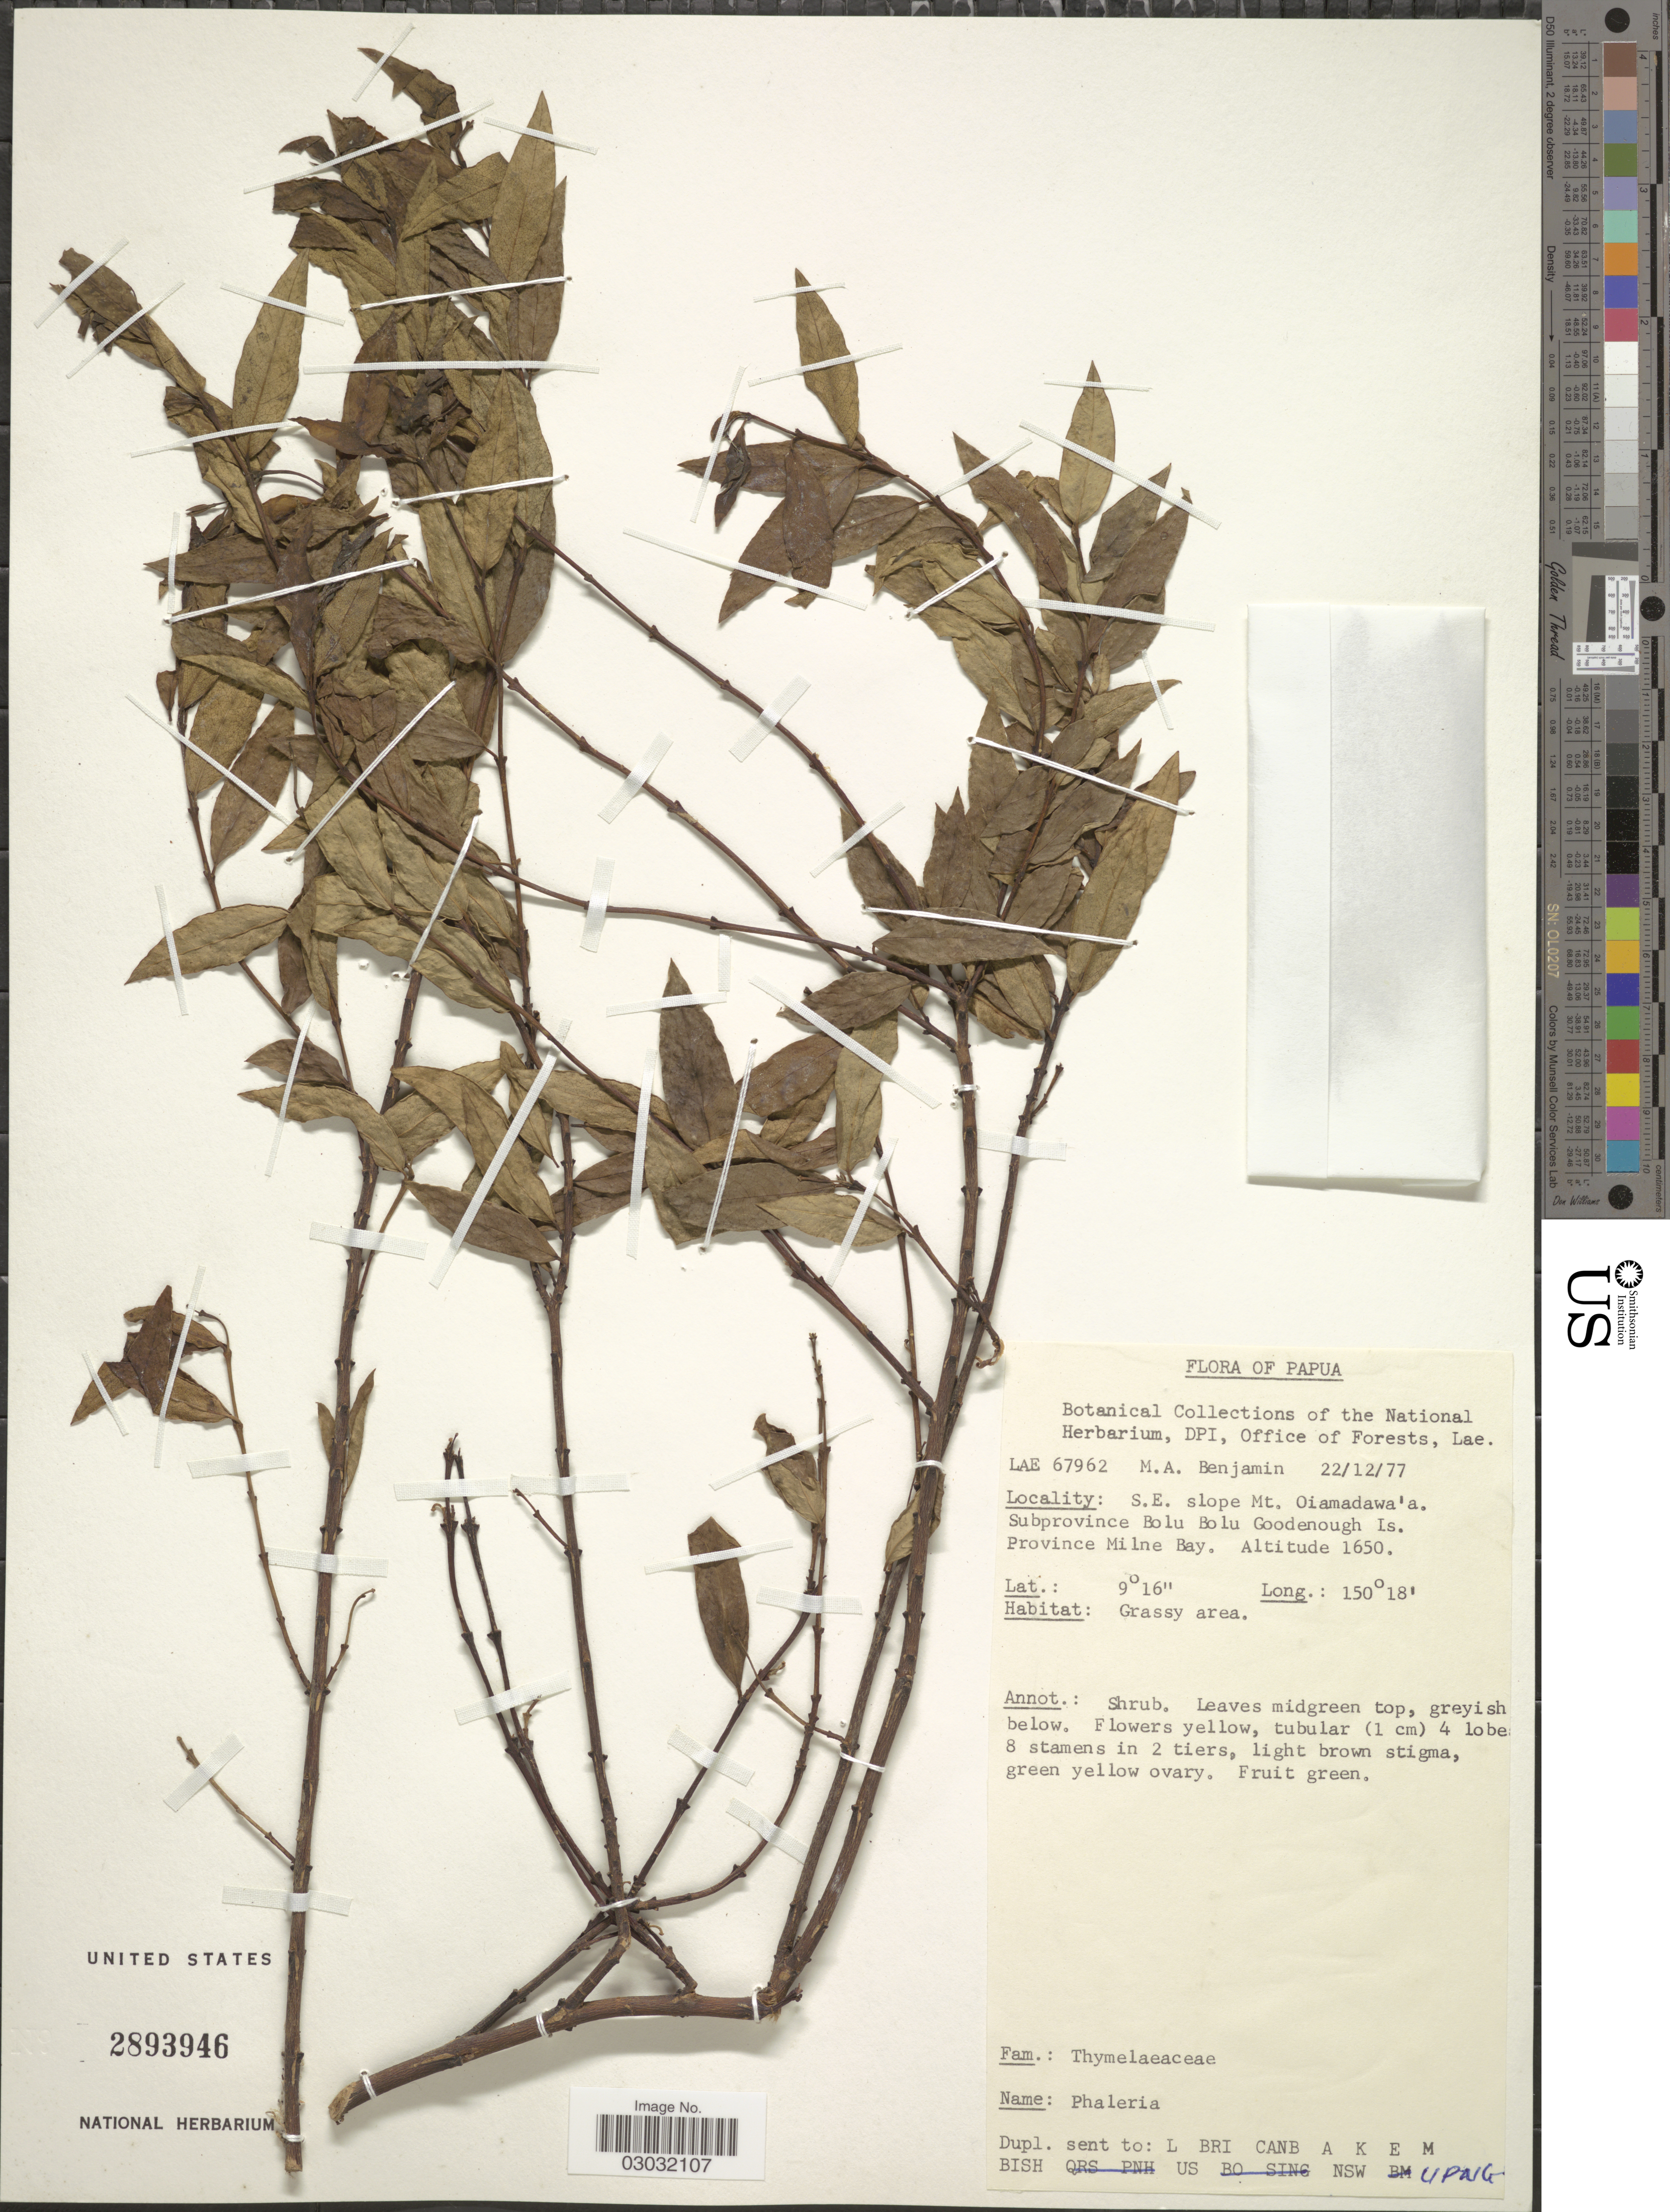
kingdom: Plantae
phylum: Tracheophyta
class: Magnoliopsida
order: Malvales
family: Thymelaeaceae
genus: Phaleria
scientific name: Phaleria sp.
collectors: M. Benjamin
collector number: LAE67962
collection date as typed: Transcribed d/m/y: 22/12/77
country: Papua New Guinea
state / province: Milne Bay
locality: S.E. slope Mt. Oiamadawa'a. Subprovince Bolu Bolu Goodenough Is. Province Milne Bay.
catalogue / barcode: US 2893946